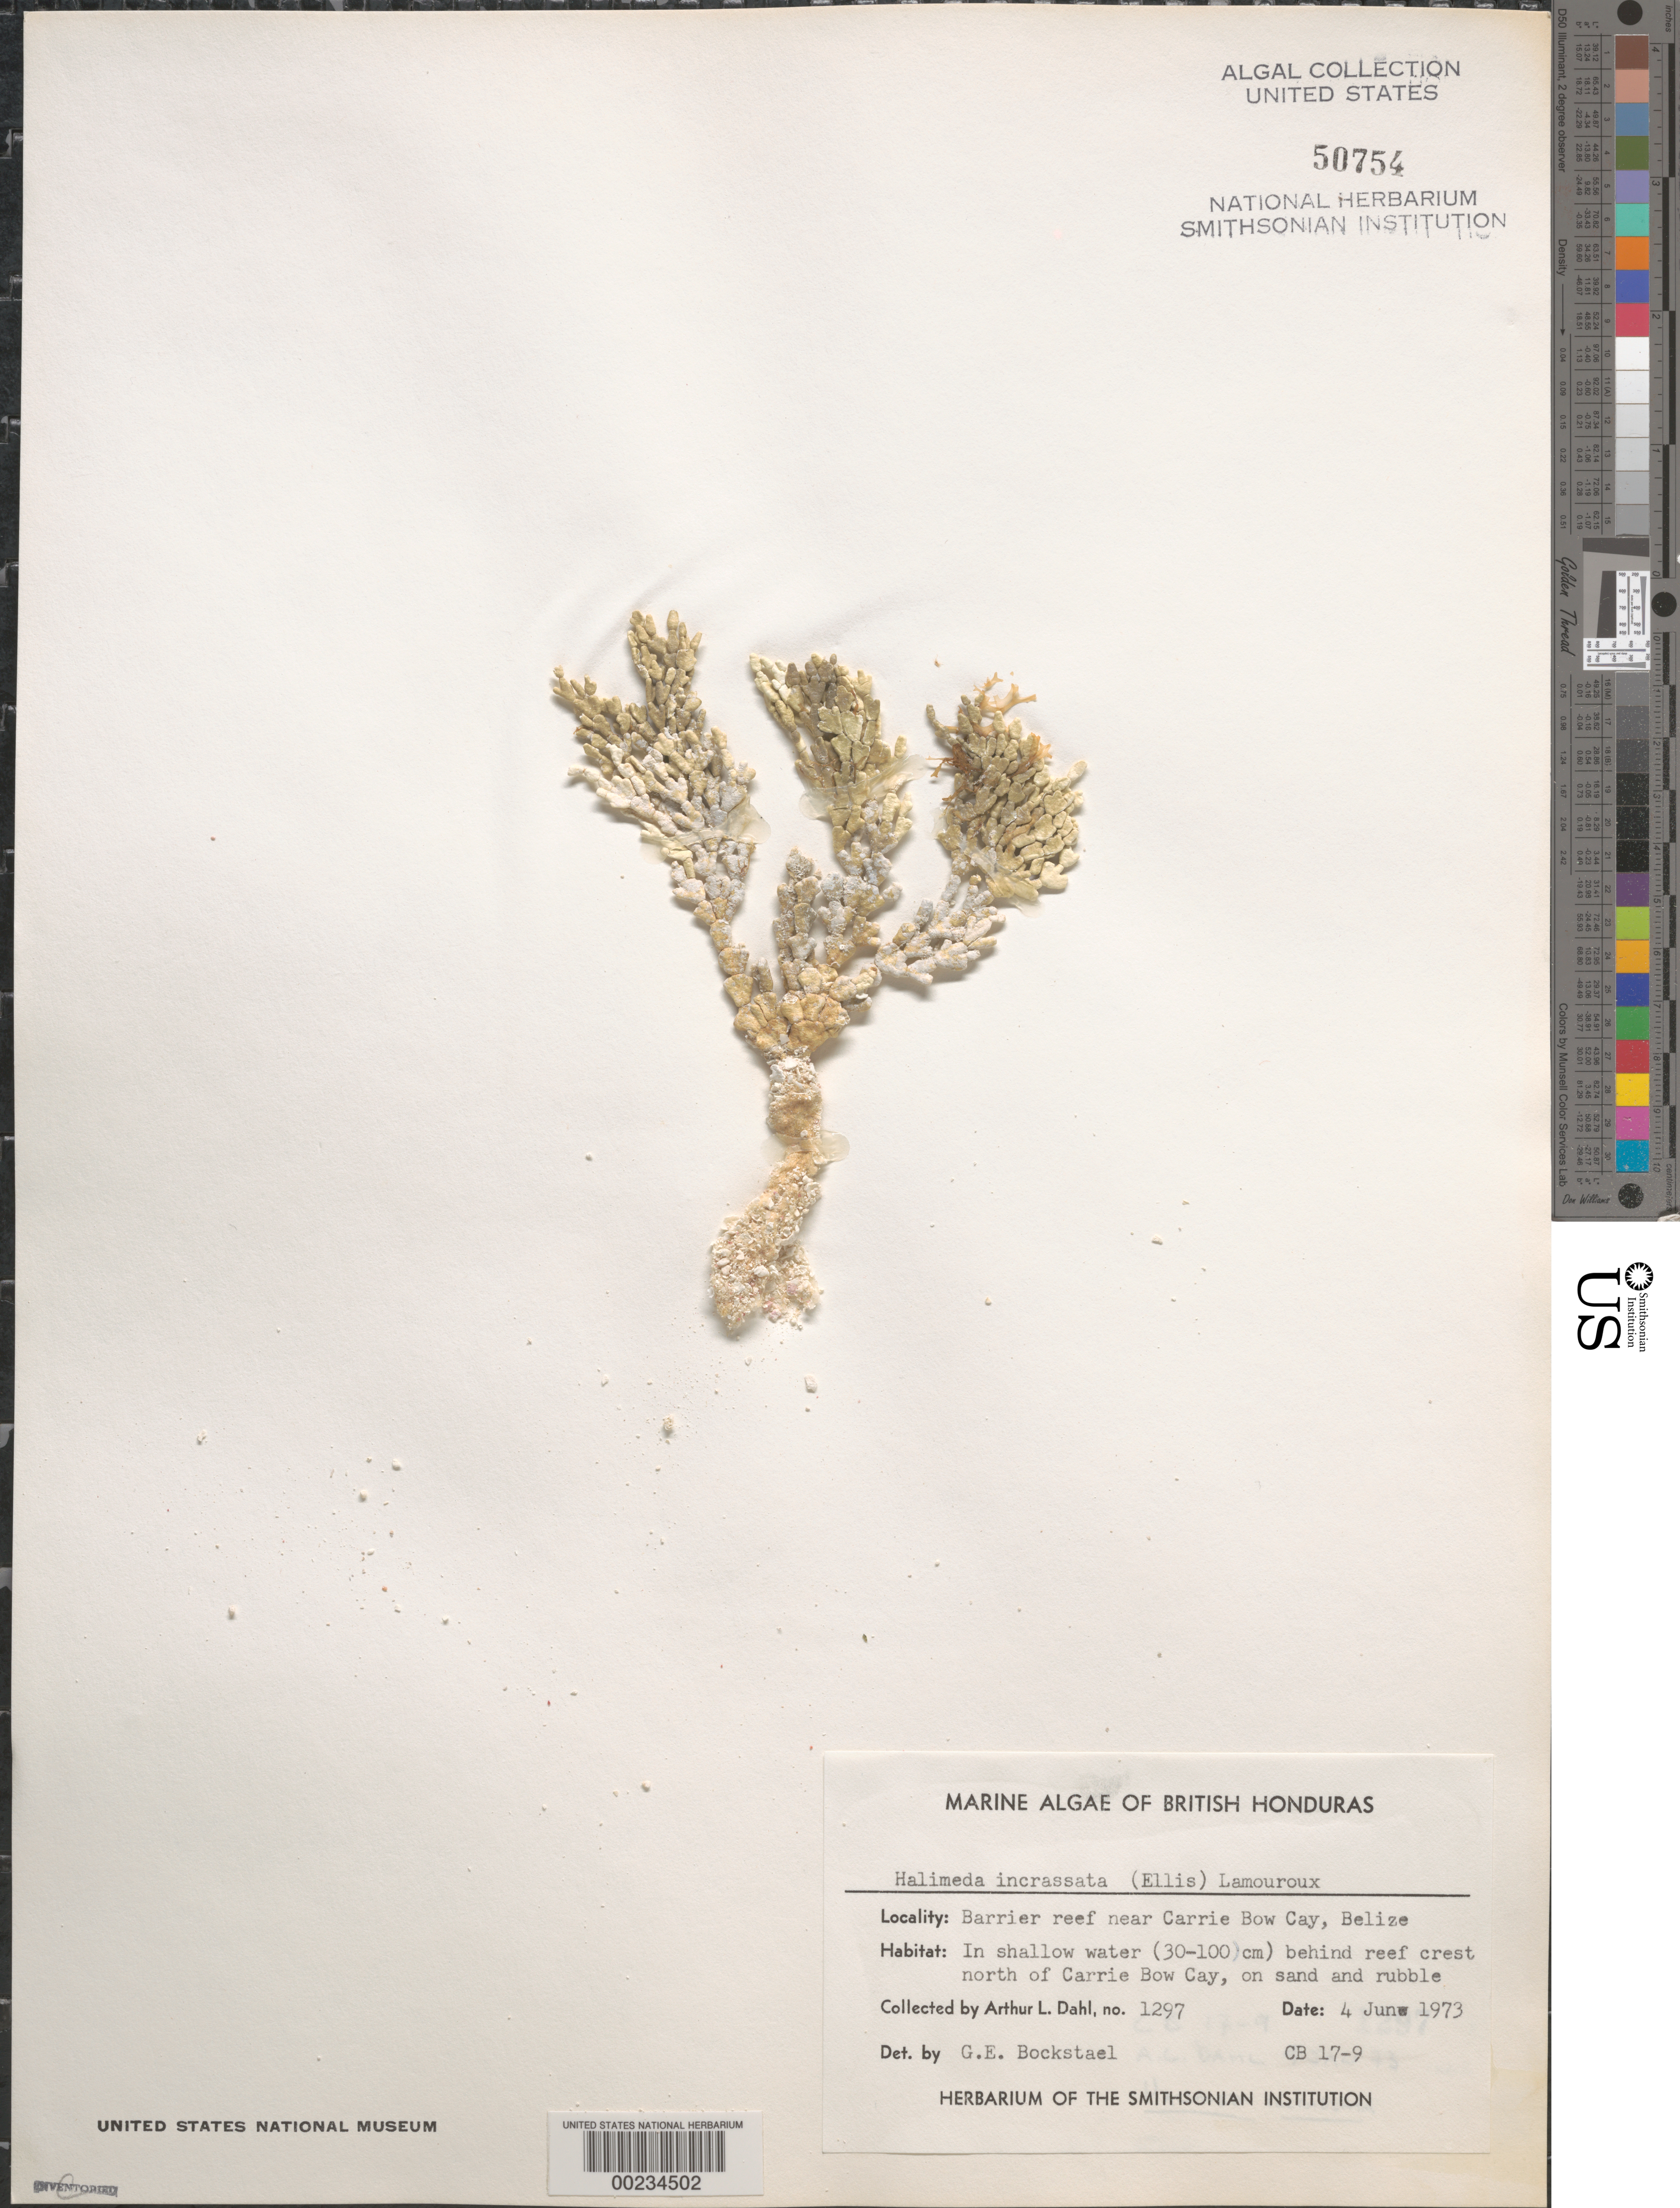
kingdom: Plantae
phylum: Chlorophyta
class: Ulvophyceae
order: Bryopsidales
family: Halimedaceae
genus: Halimeda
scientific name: Halimeda incrassata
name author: (J. Ellis) J.V.Lamouroux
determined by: Bockstael, G. E.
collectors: A. Dahl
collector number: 1297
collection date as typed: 04 Jun 1973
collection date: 1973-06-04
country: Belize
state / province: Stann Creek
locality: North of Carrie Bow Cay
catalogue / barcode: US 50754